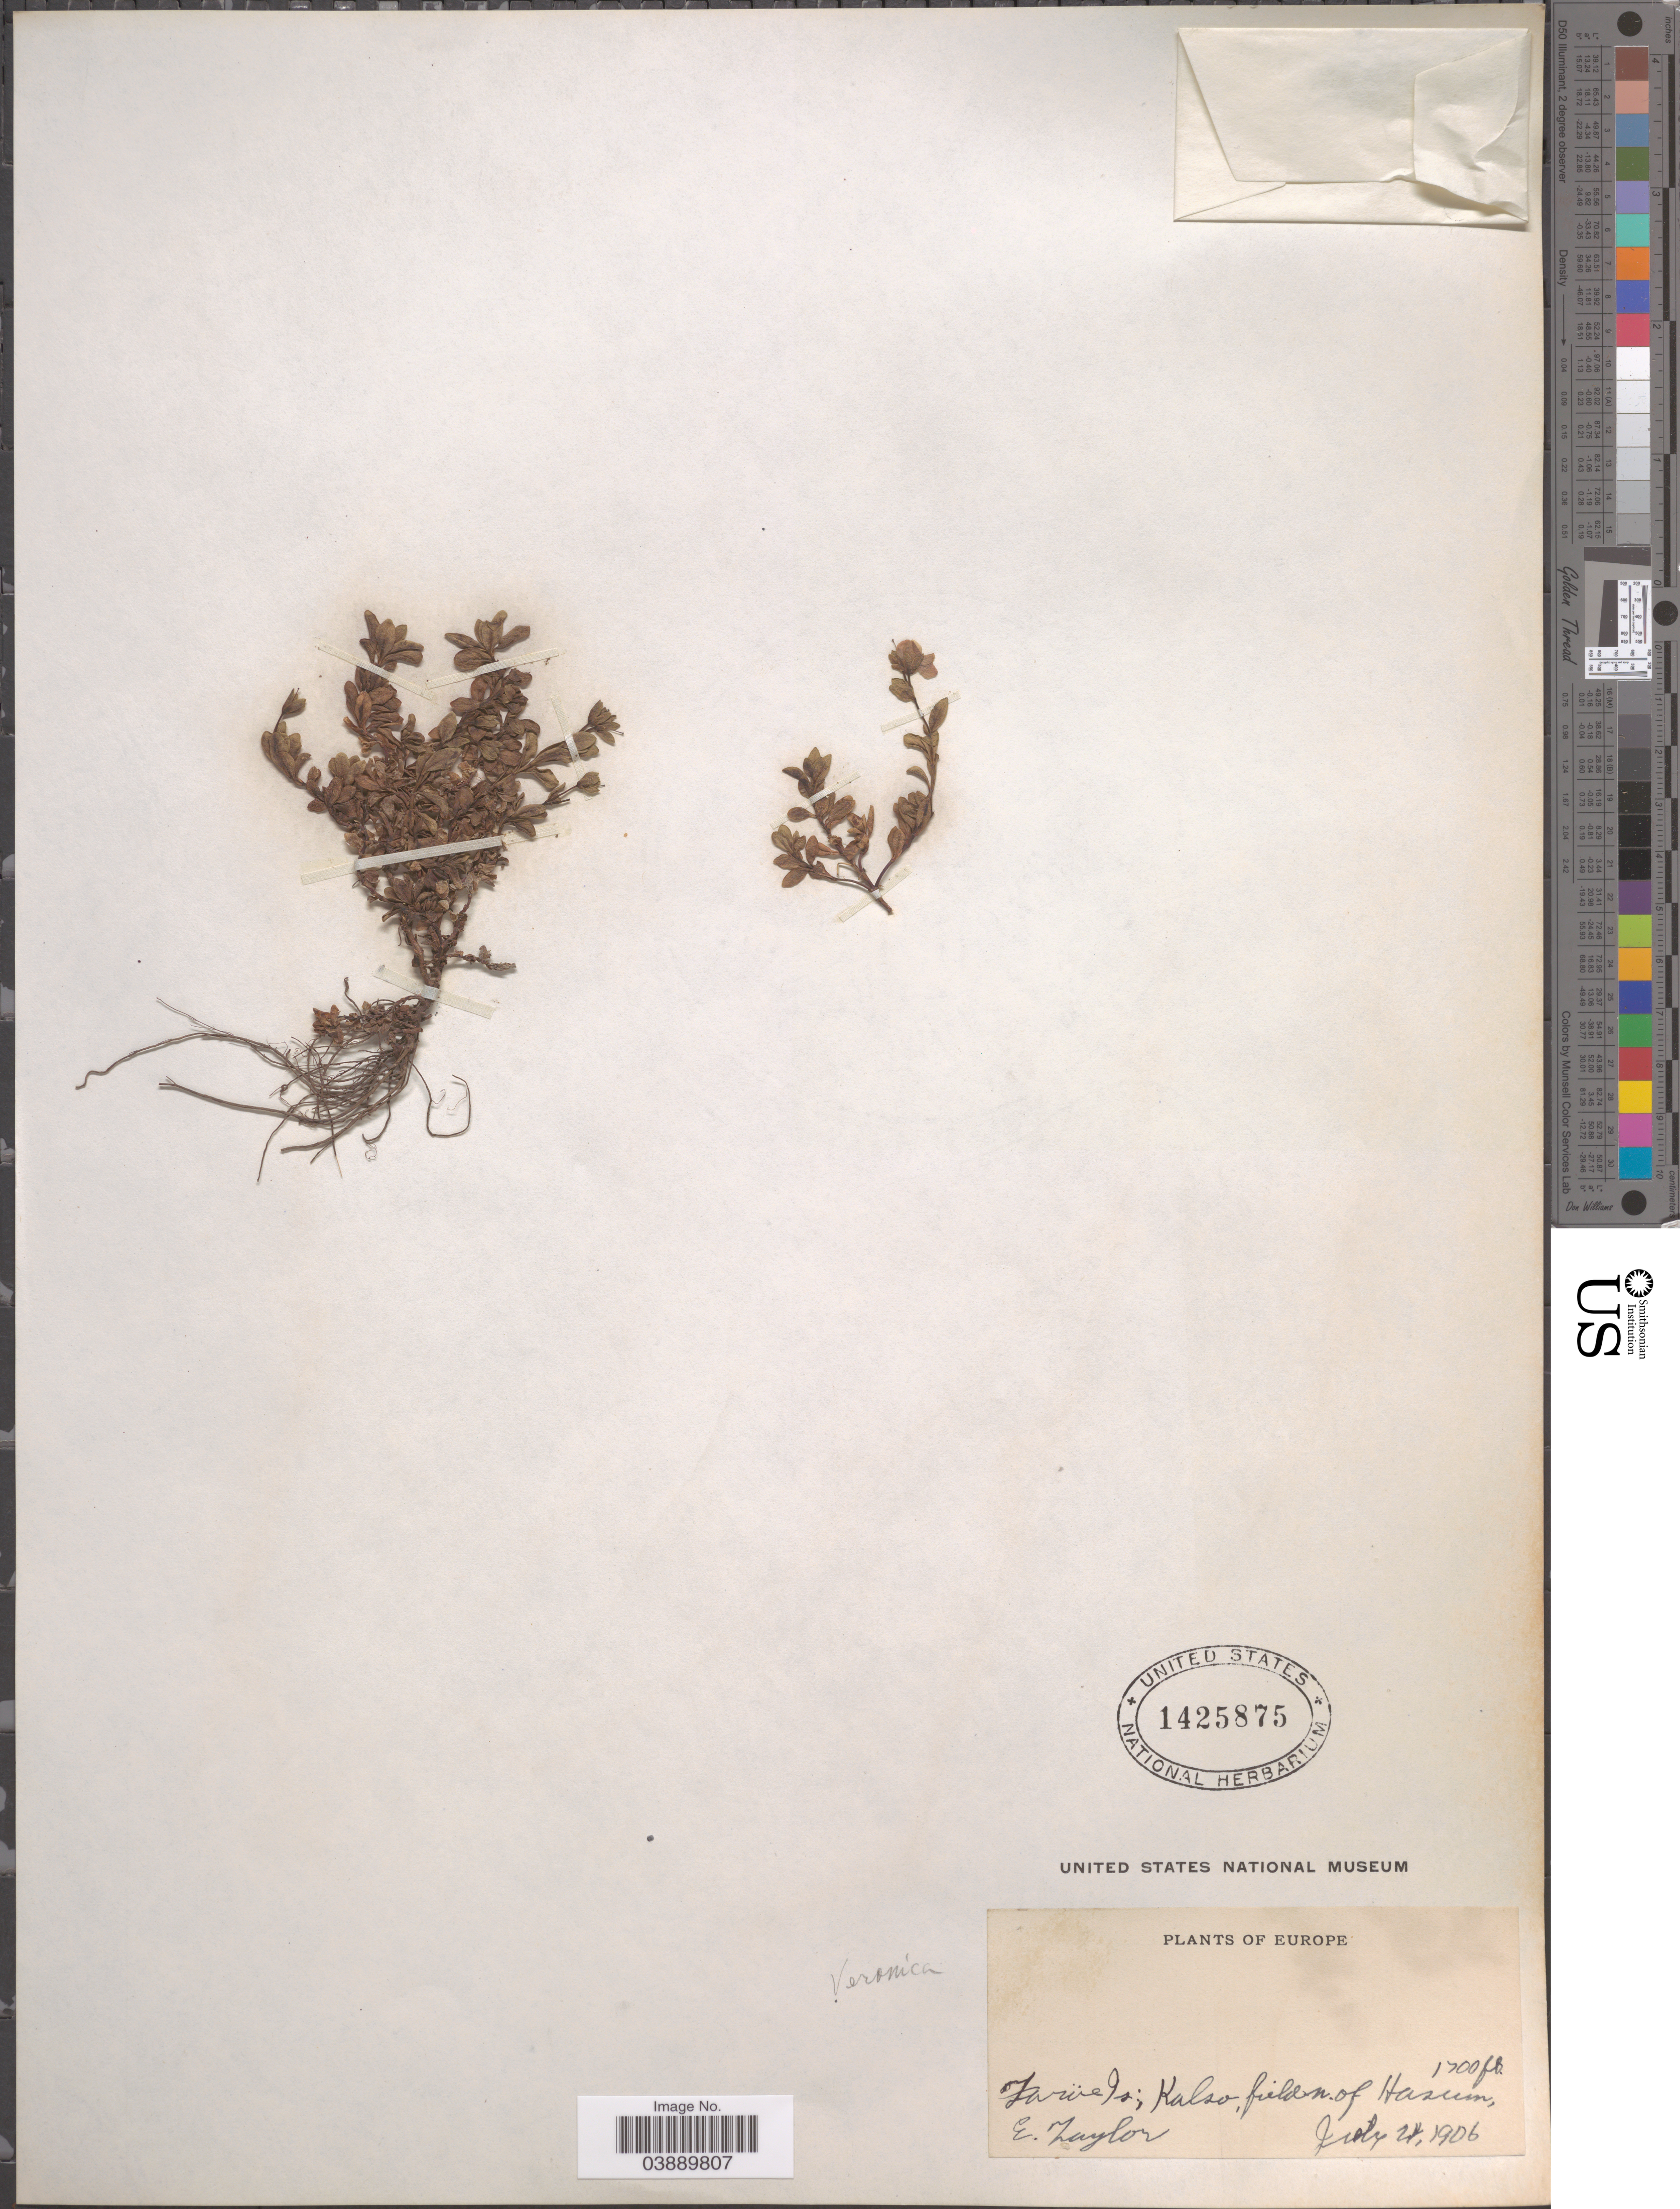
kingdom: Plantae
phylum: Tracheophyta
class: Magnoliopsida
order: Lamiales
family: Plantaginaceae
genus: Veronica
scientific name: Veronica fruticans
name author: Jacq.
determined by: Albach, Dirk C.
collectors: E. Taylor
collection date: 1906-07-21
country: Faroe Islands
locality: Faröe Is; Kalso, field n. of Hasum.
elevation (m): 518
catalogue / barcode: US 1425875